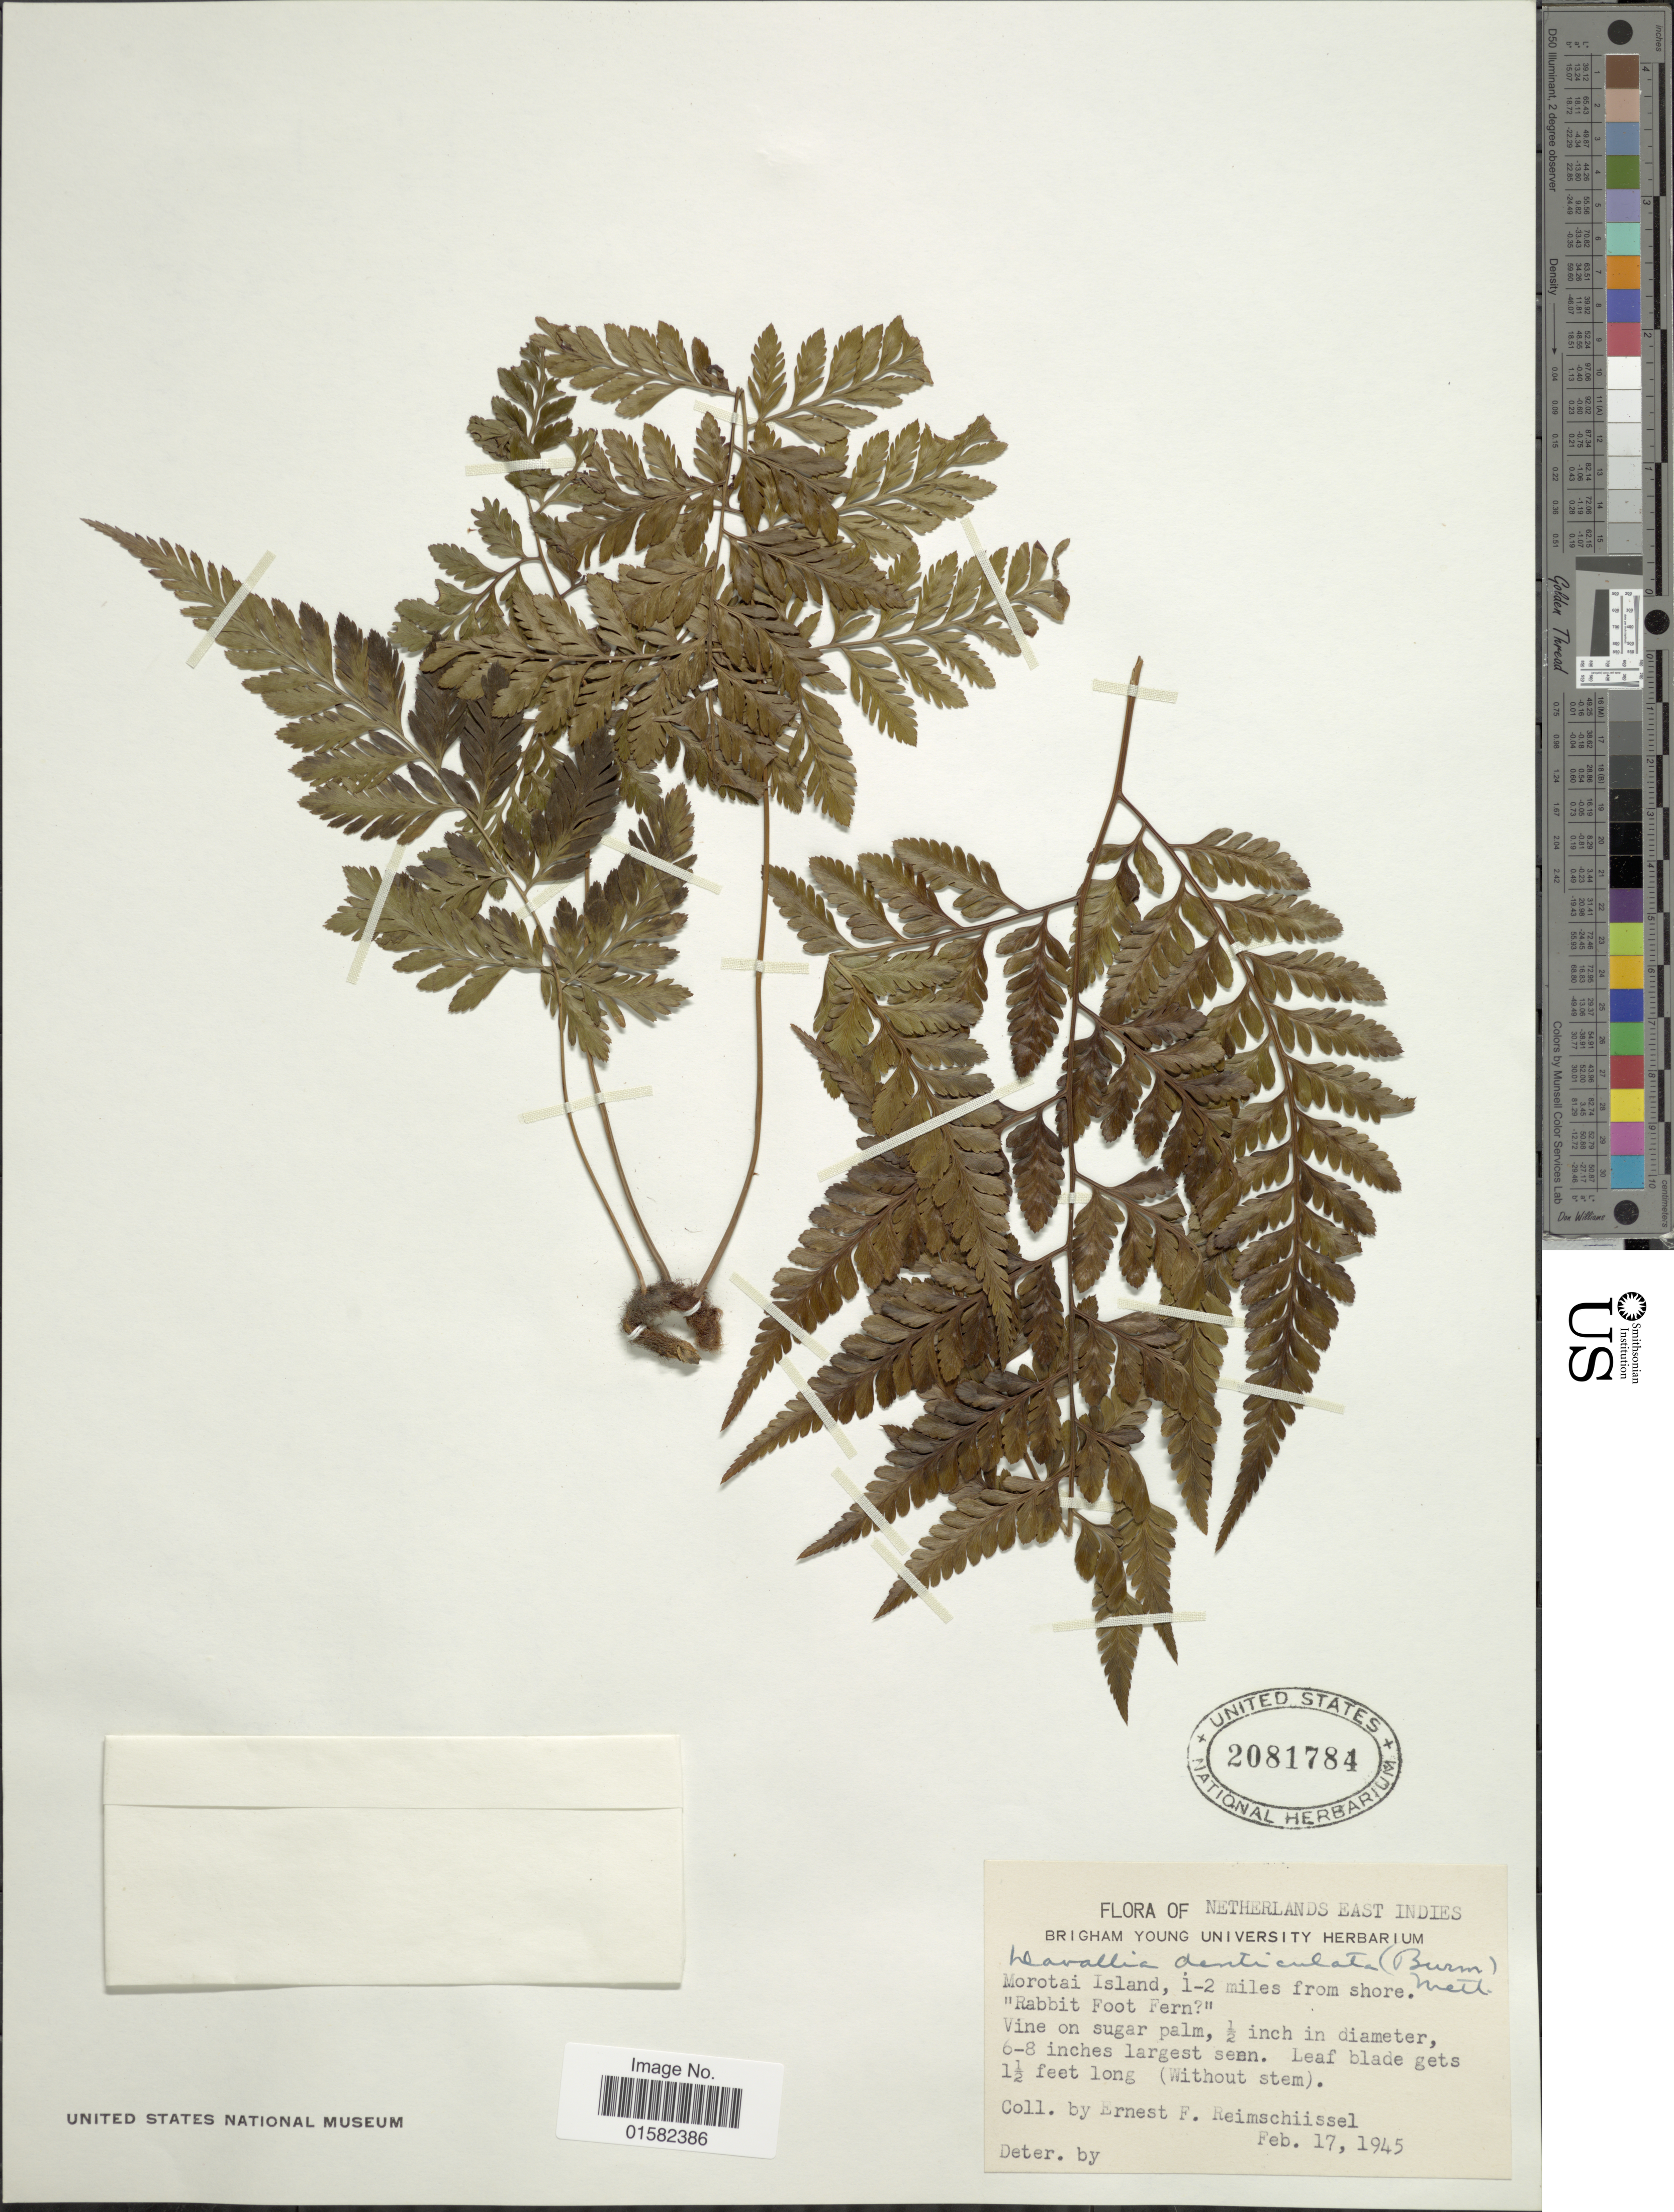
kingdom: Plantae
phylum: Tracheophyta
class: Polypodiopsida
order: Polypodiales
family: Davalliaceae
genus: Wibelia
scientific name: Wibelia denticulata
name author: (Burm. f.) M. Kato & Tsutsumi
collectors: E. Reimschiissel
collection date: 1945-02-17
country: Indonesia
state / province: Maluku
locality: Netherlands East Indies, Morotai Island, 1-2 miles from shore.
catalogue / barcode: US 2081784